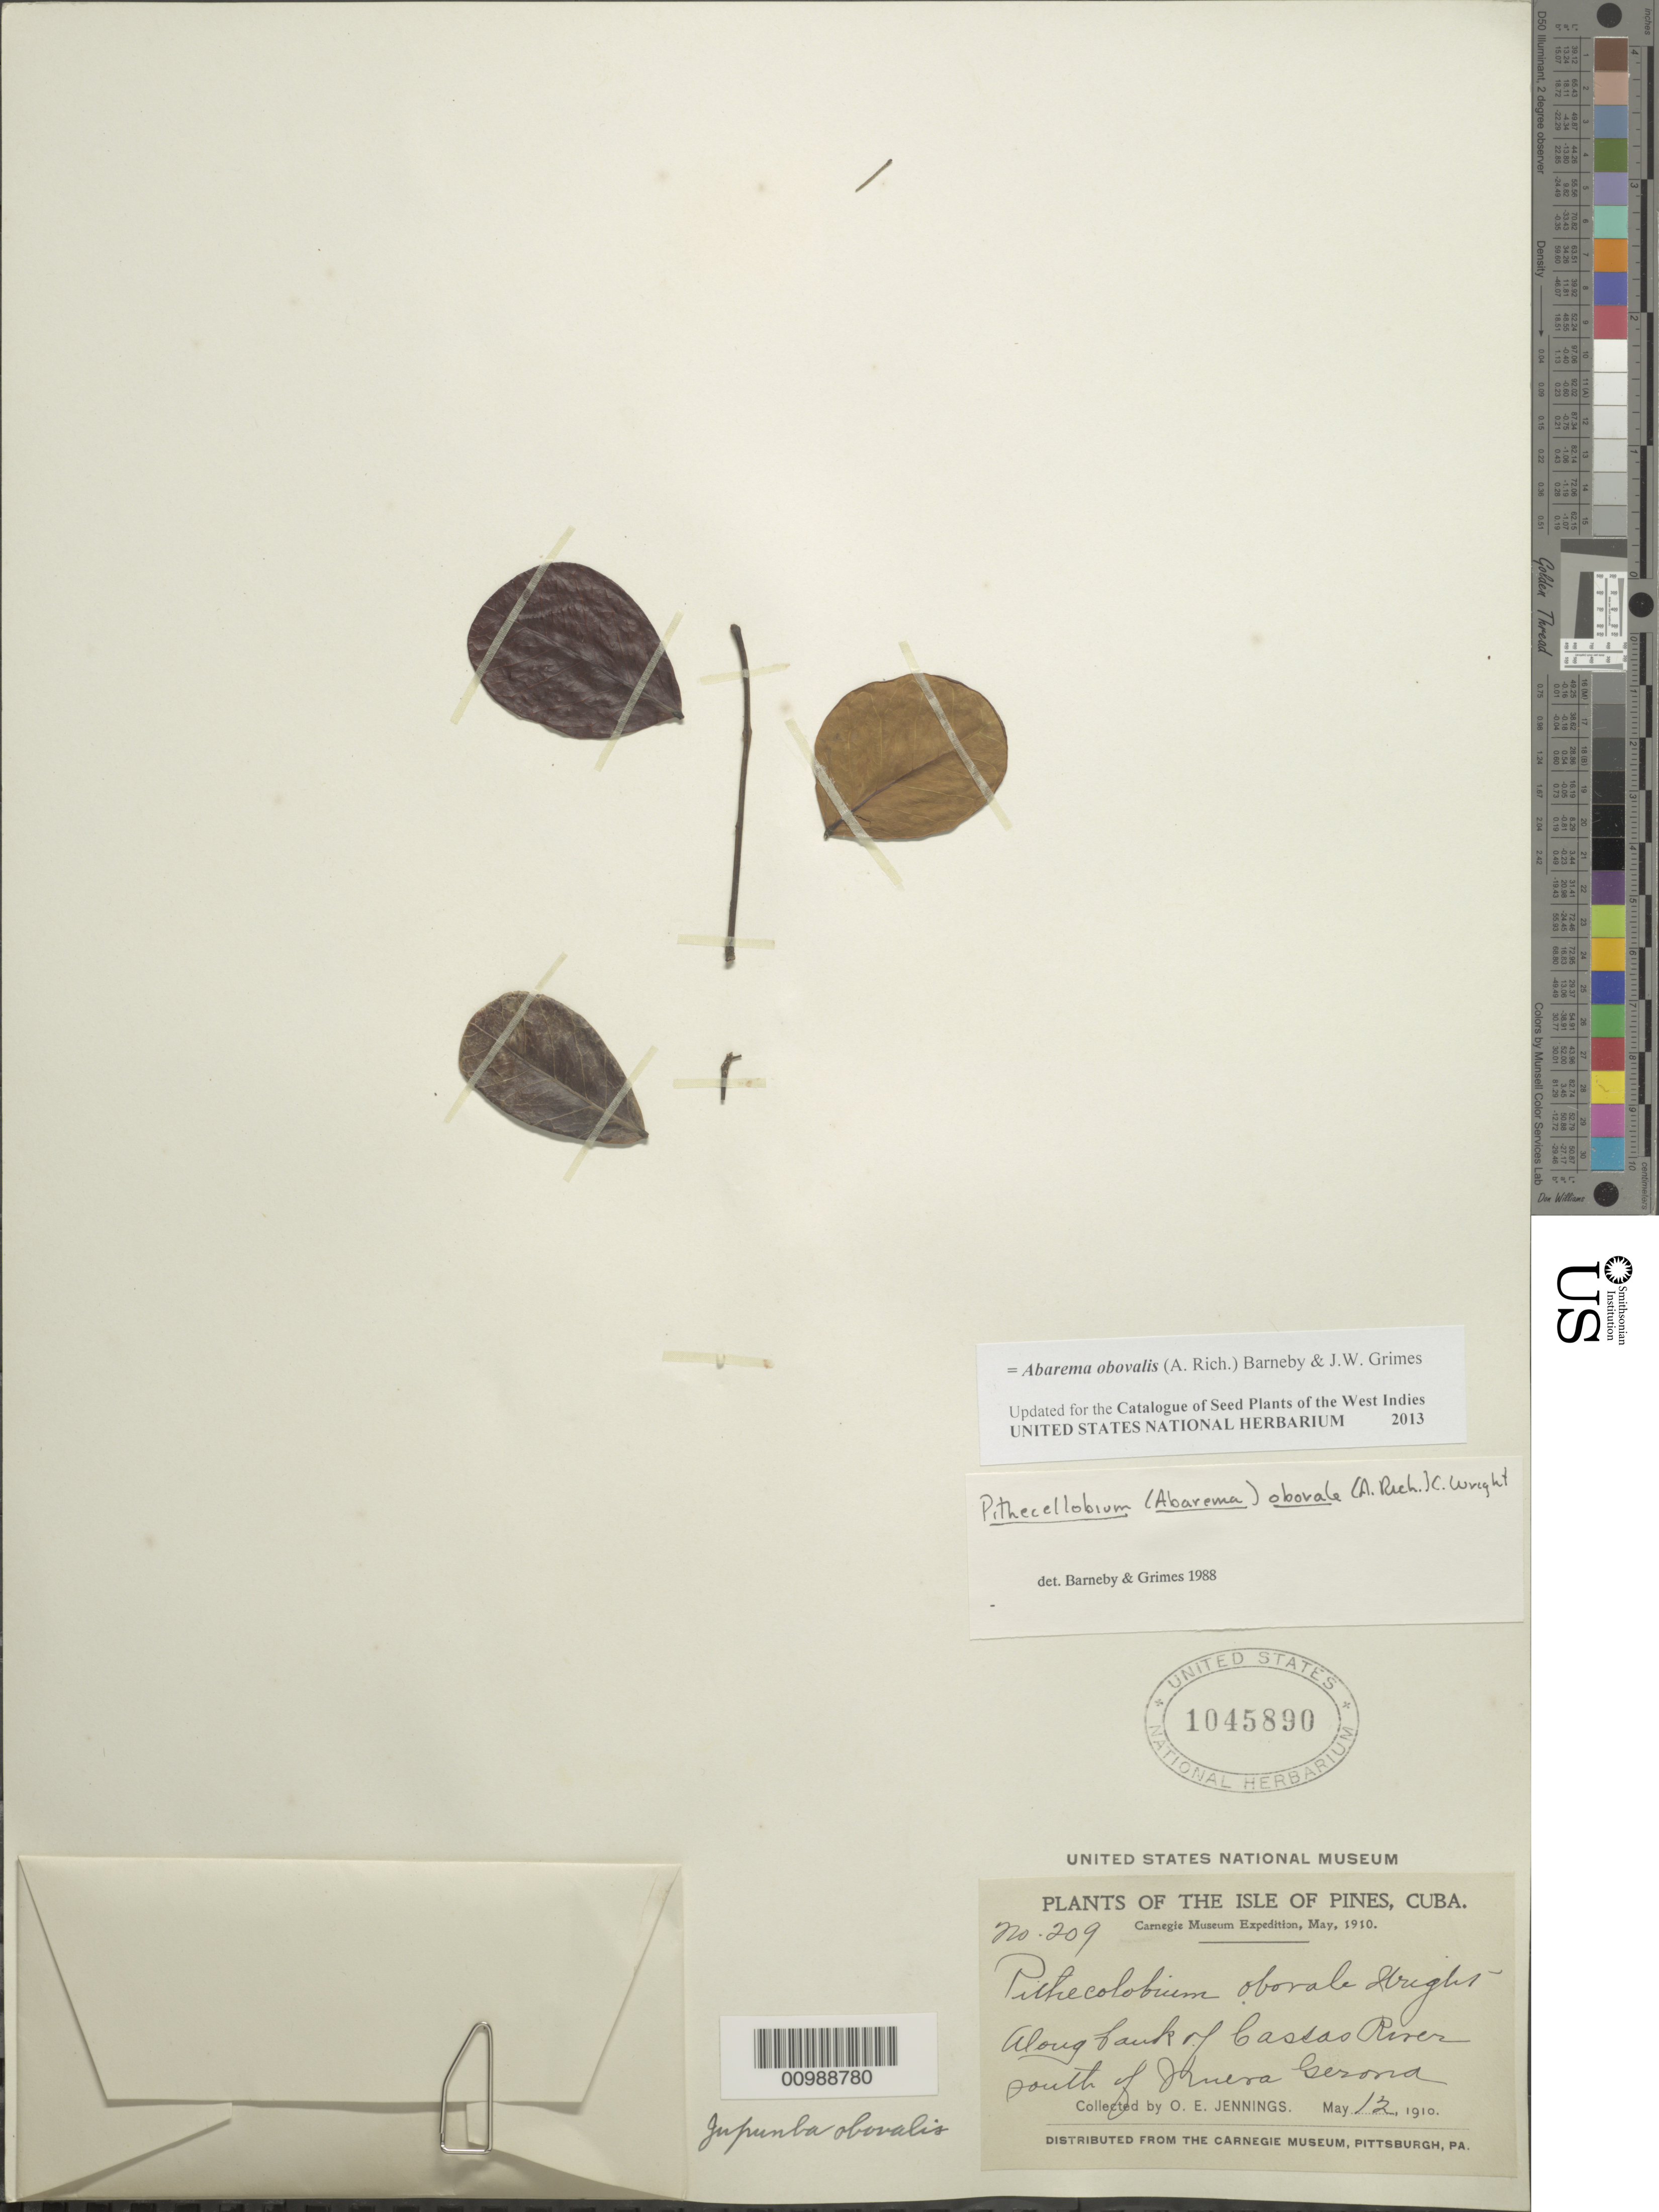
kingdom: Plantae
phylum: Tracheophyta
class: Magnoliopsida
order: Fabales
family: Fabaceae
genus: Jupunba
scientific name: Jupunba obovalis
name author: (A. Rich.) Britton & Rose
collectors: O. E. Jennings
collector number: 209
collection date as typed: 12 May 1910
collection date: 1910-05-12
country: Cuba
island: Isla de la Juventud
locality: Isle of Pines, Along bank of Castao? River, S of Nueva Gerona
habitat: Along bank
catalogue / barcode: US 1045890